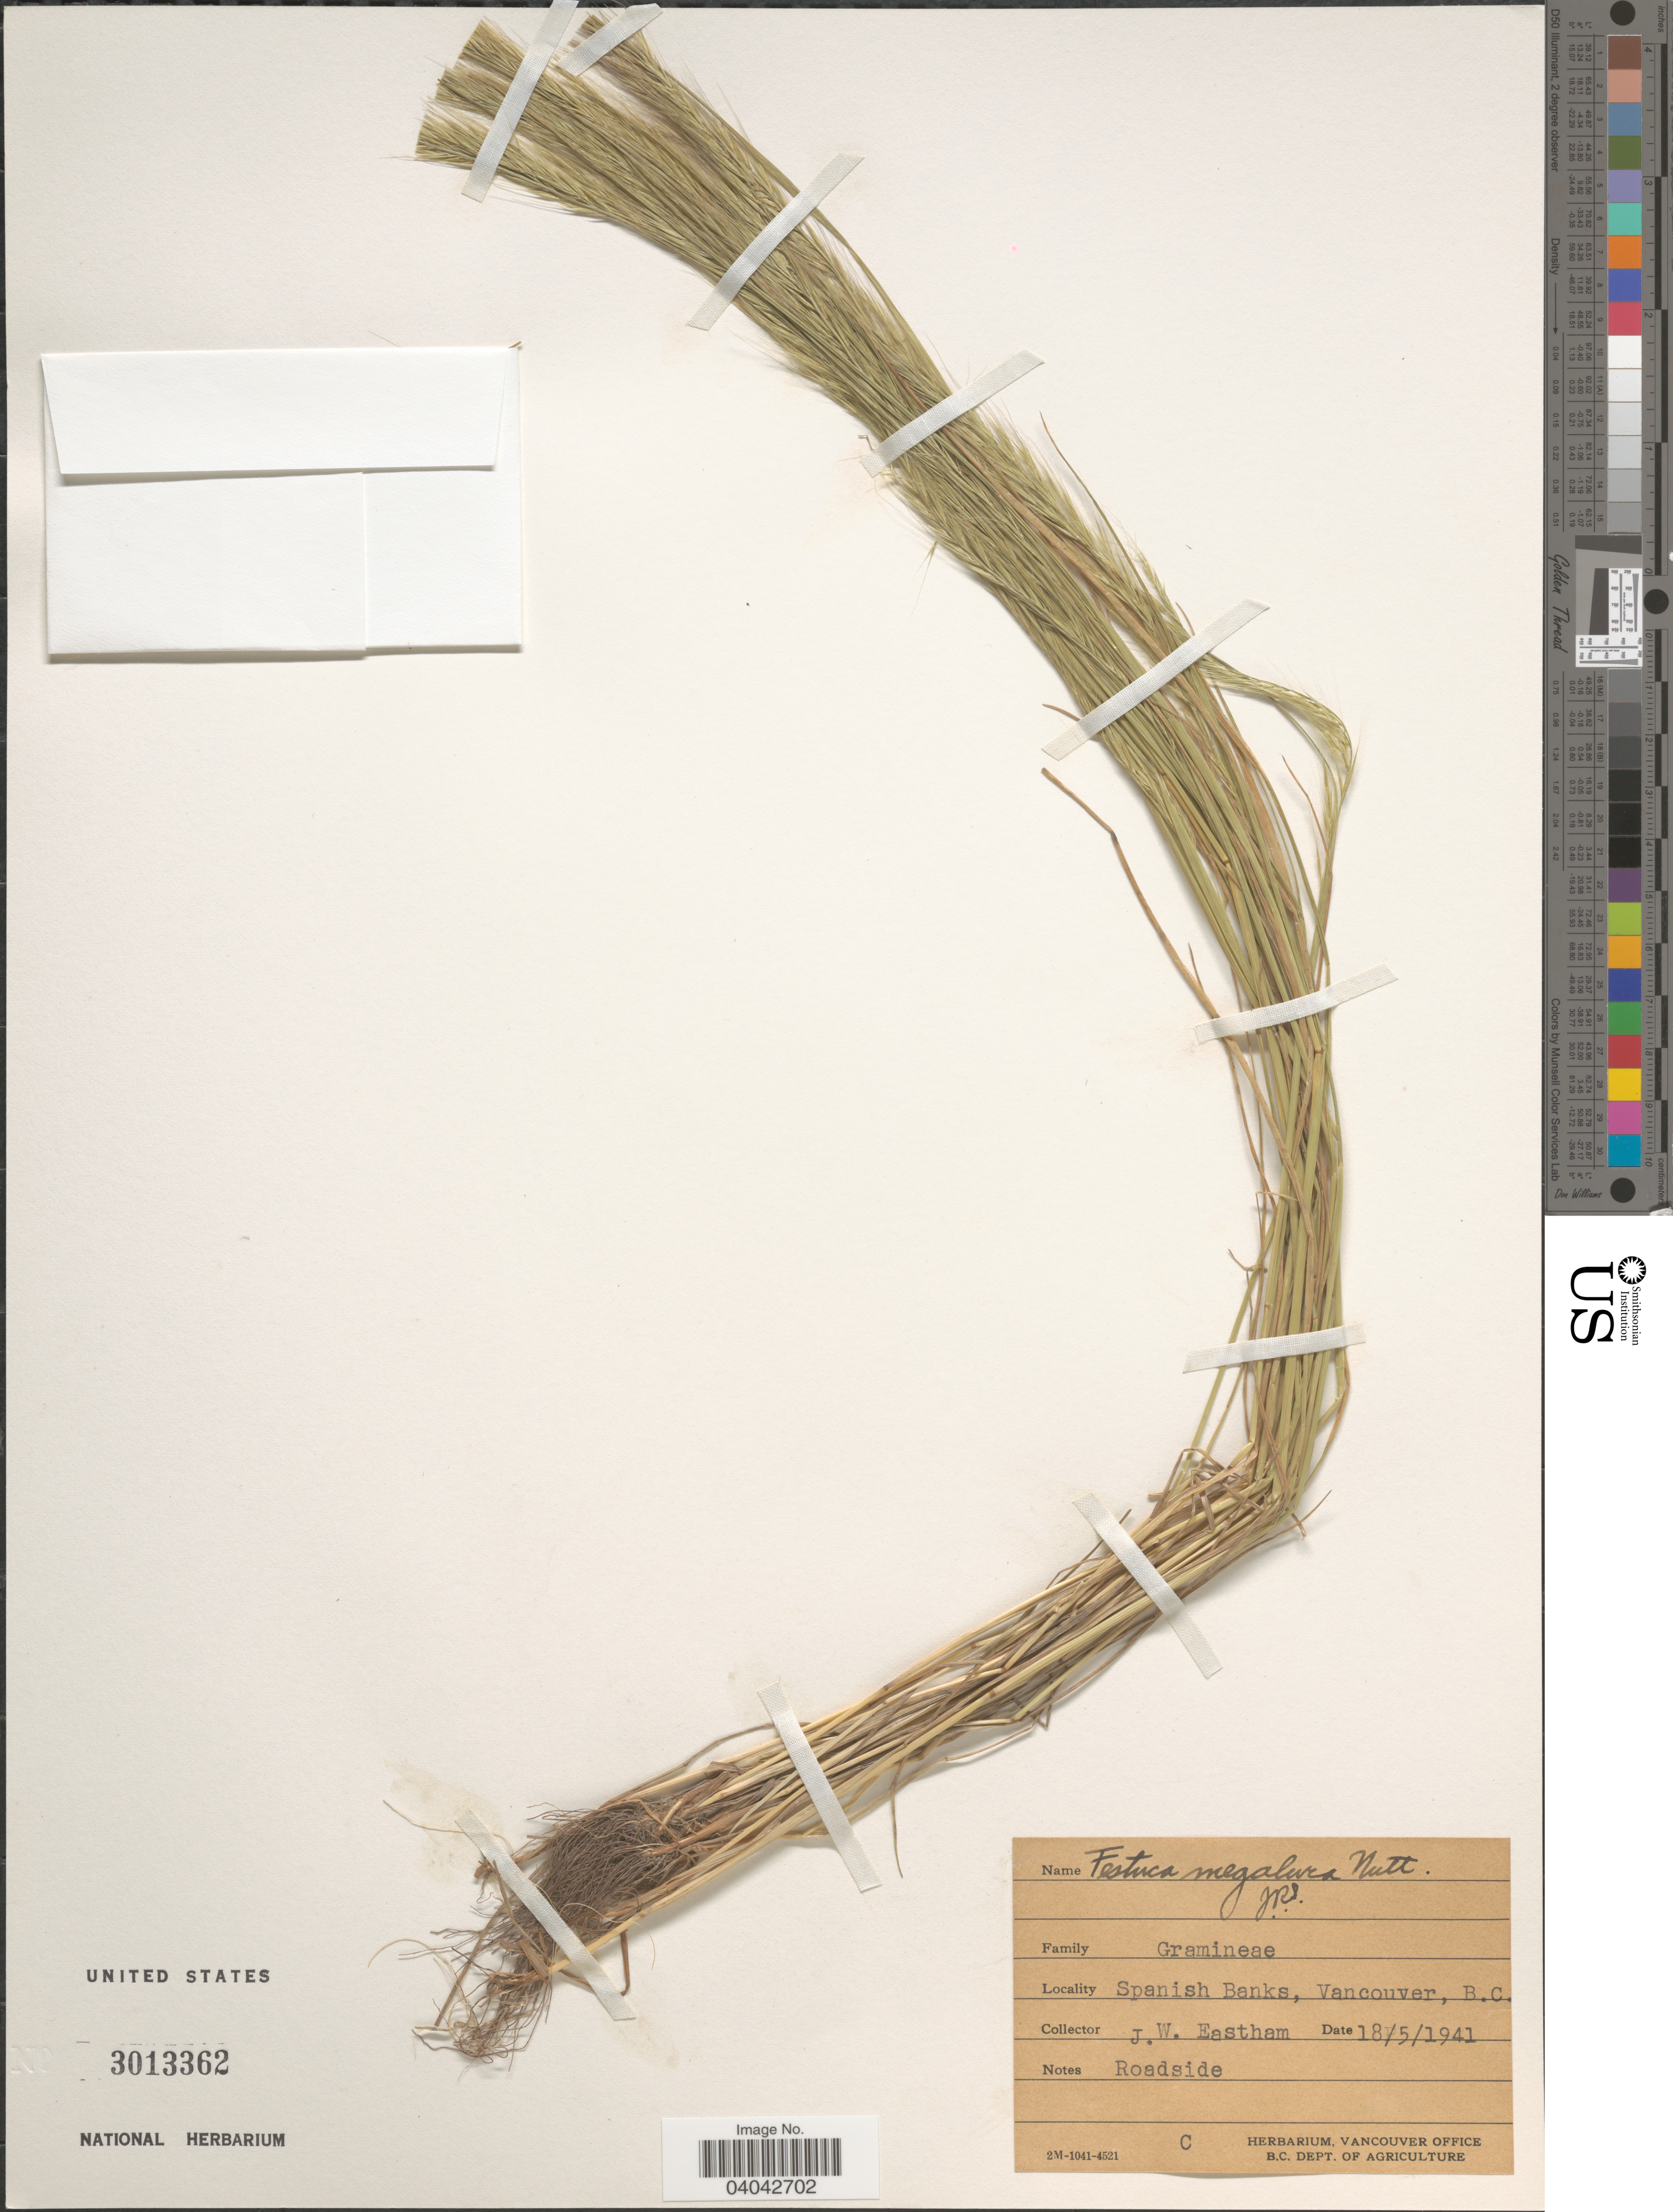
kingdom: Plantae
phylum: Tracheophyta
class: Liliopsida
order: Poales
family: Poaceae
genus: Festuca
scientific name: Festuca megalura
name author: Nutt.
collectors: J. Eastham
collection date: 1941-05-18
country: Canada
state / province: British Columbia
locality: Spanish Banks, Vancouver.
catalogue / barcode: US 3013362